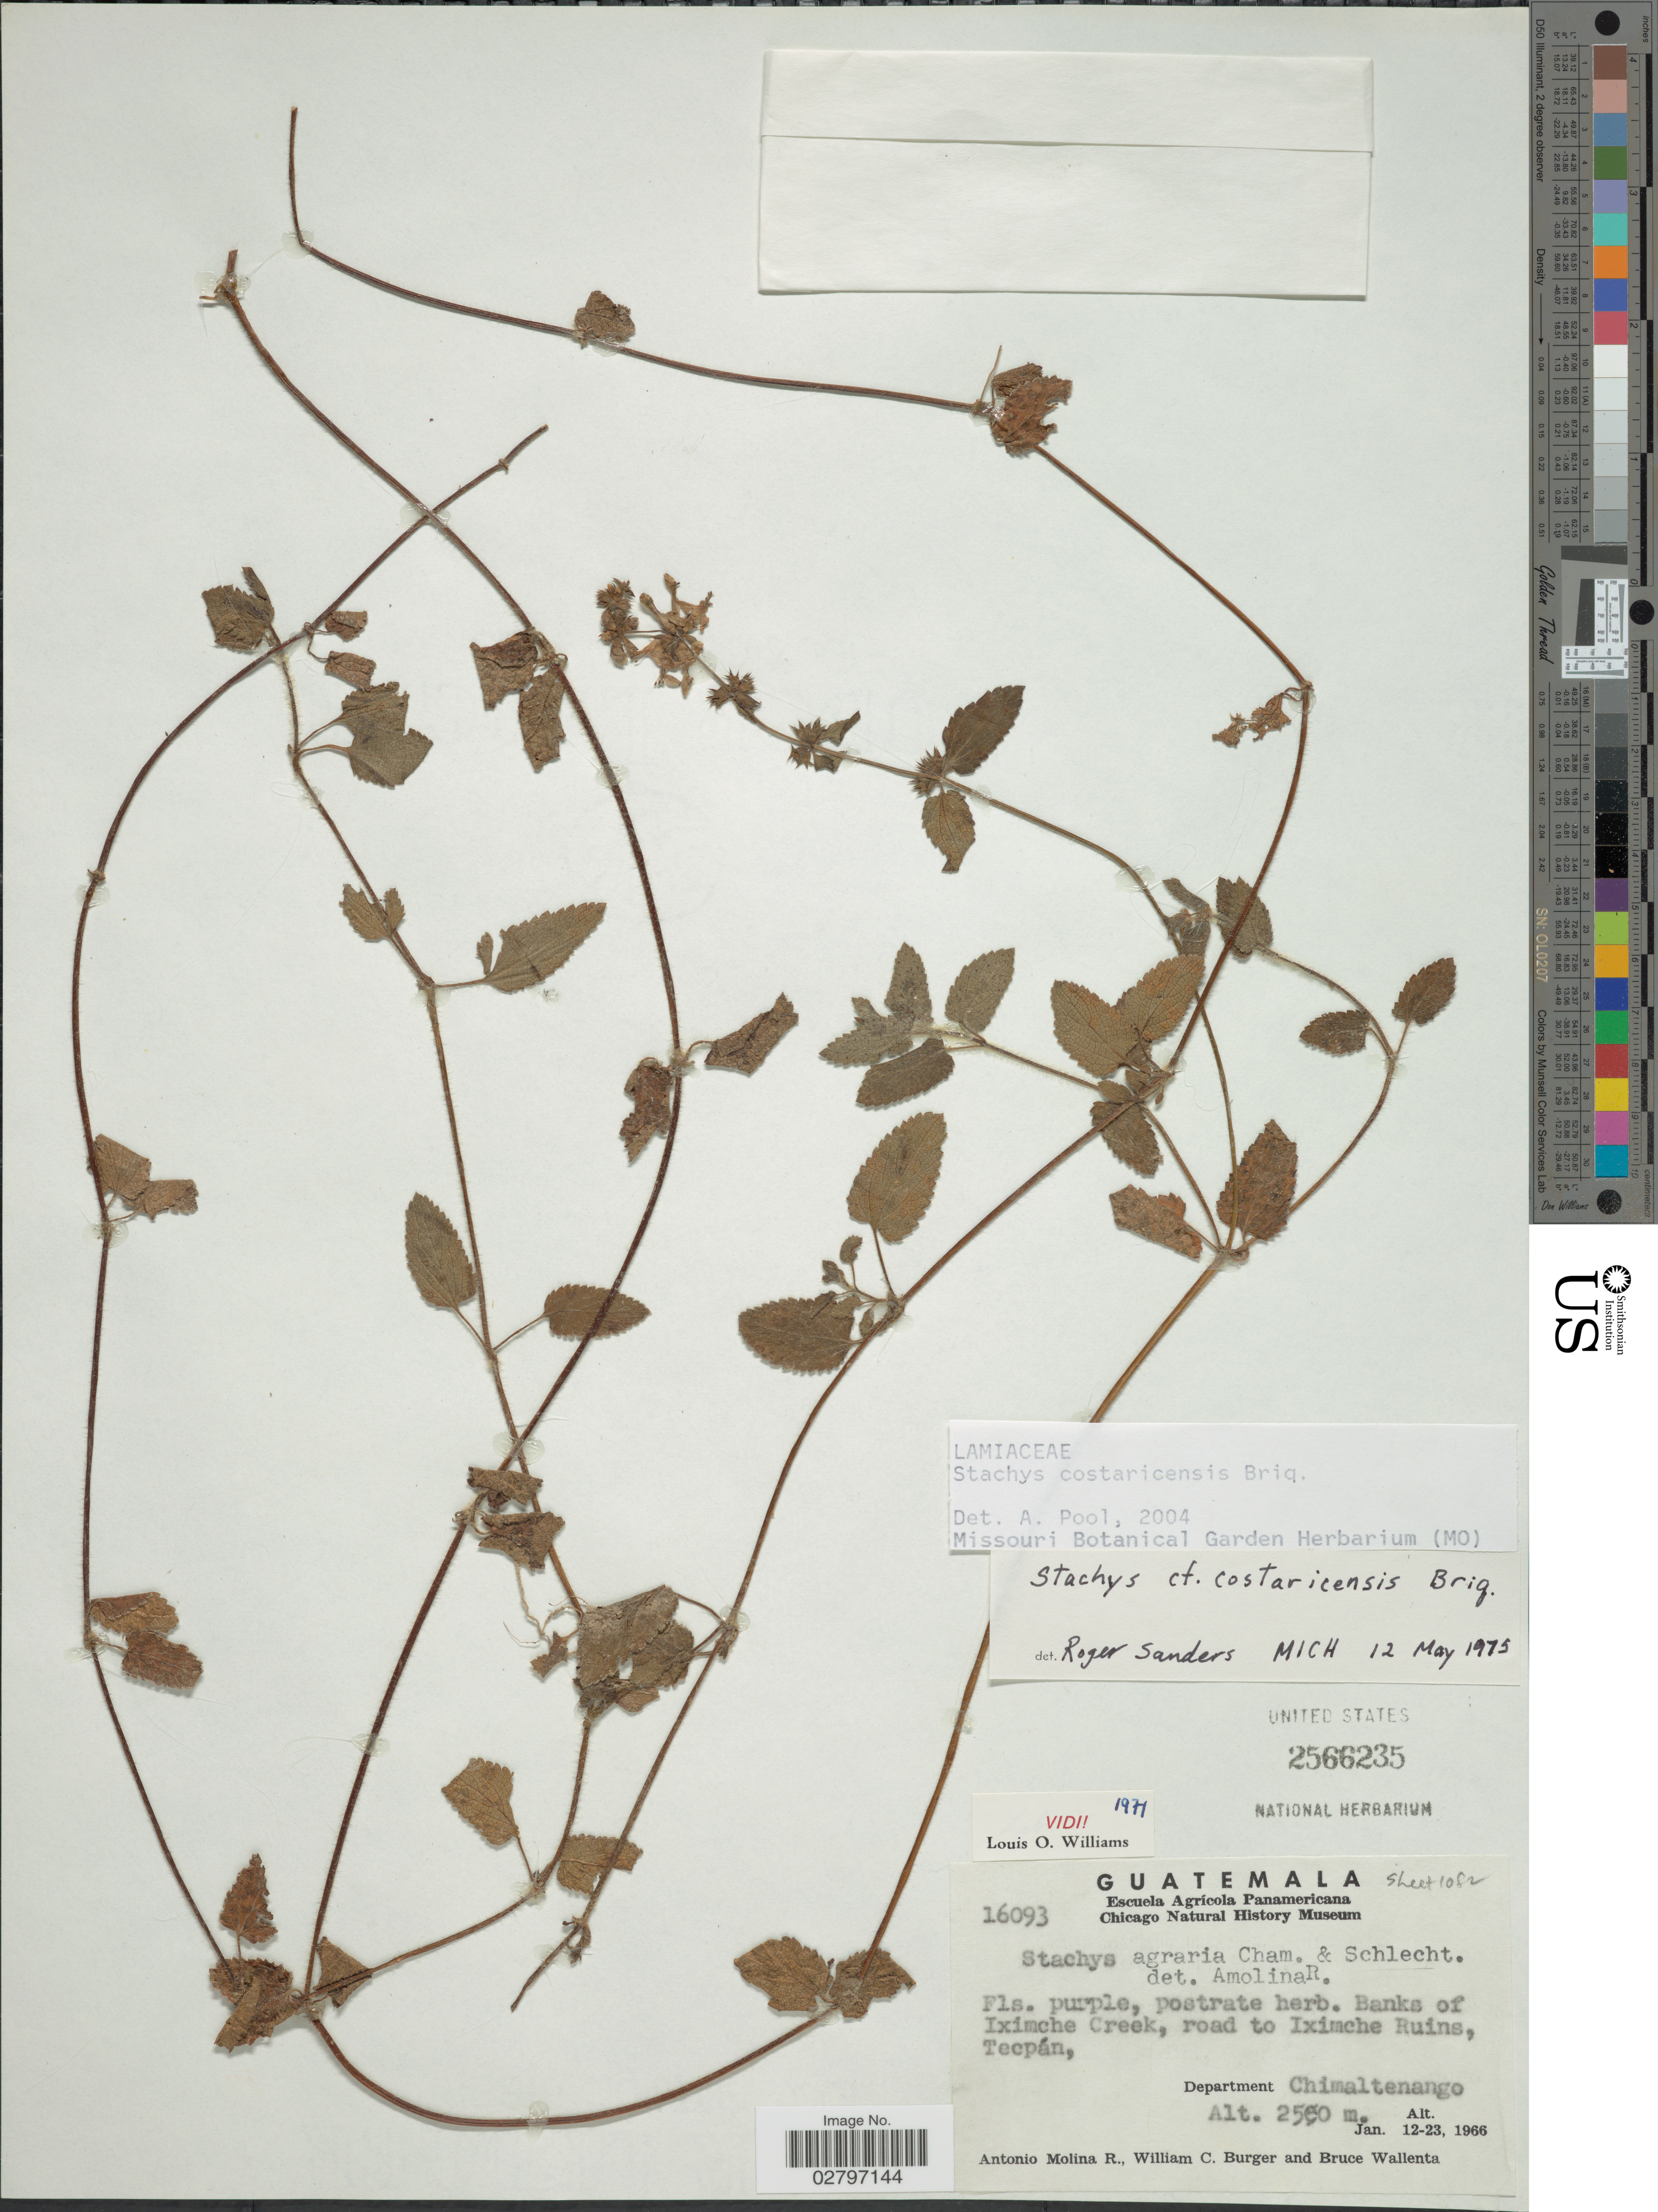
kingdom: Plantae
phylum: Tracheophyta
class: Magnoliopsida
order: Lamiales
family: Lamiaceae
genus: Stachys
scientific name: Stachys costaricensis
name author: Briq.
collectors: A. Molina R., W. Burger & B. Wallenta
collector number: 16093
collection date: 1966-01-12/1966-01-23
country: Guatemala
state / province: Chimaltenango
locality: Banks of Iximche Creek, road to Iximche Ruins, Tecpán. Department Chimaltenango.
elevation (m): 2500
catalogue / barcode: US 2566235